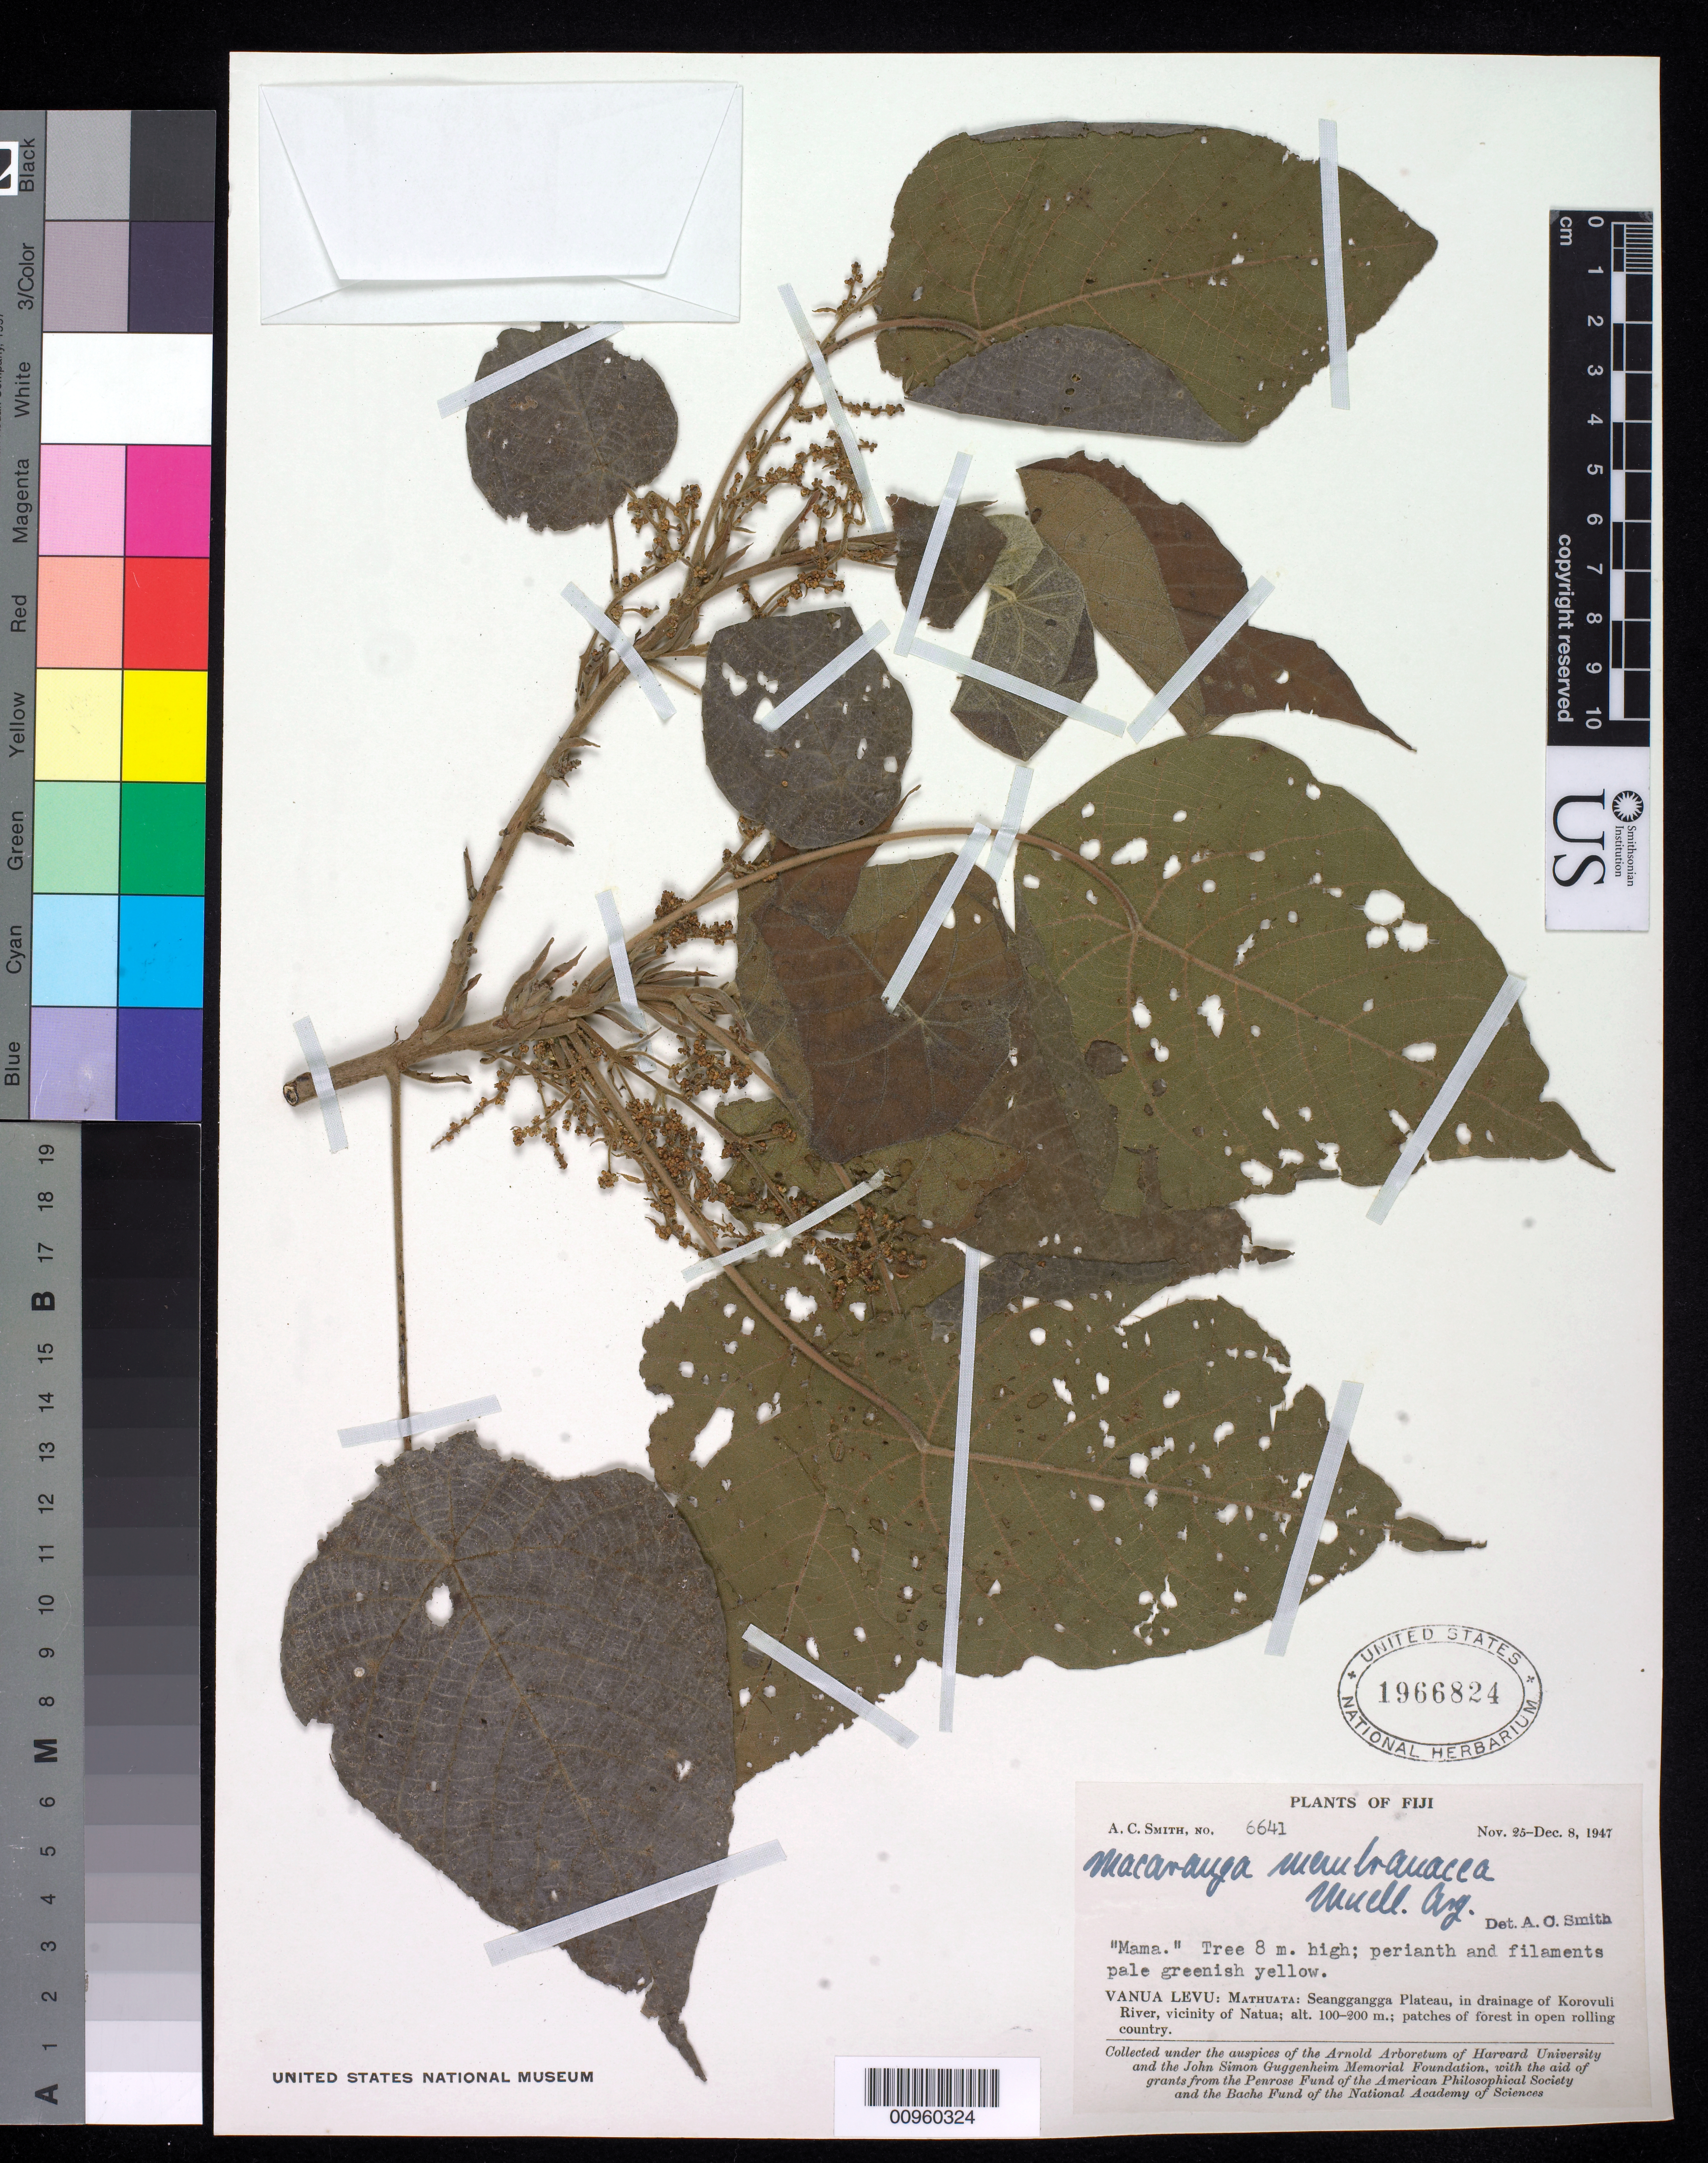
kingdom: Plantae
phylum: Tracheophyta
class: Magnoliopsida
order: Malpighiales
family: Euphorbiaceae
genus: Macaranga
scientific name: Macaranga membranacea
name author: Müll. Arg.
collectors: C. A. Smith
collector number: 6641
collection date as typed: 25 Nov 1947 to 08 Dec 1947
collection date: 1947-11-25/1947-12-08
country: Fiji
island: Macuata-i-wai [Mathuata-i-wai]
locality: Vicinity of Natua, Mathuata: Seanggangga Plateau, Korovuli River drainage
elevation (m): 100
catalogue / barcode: US 1966824